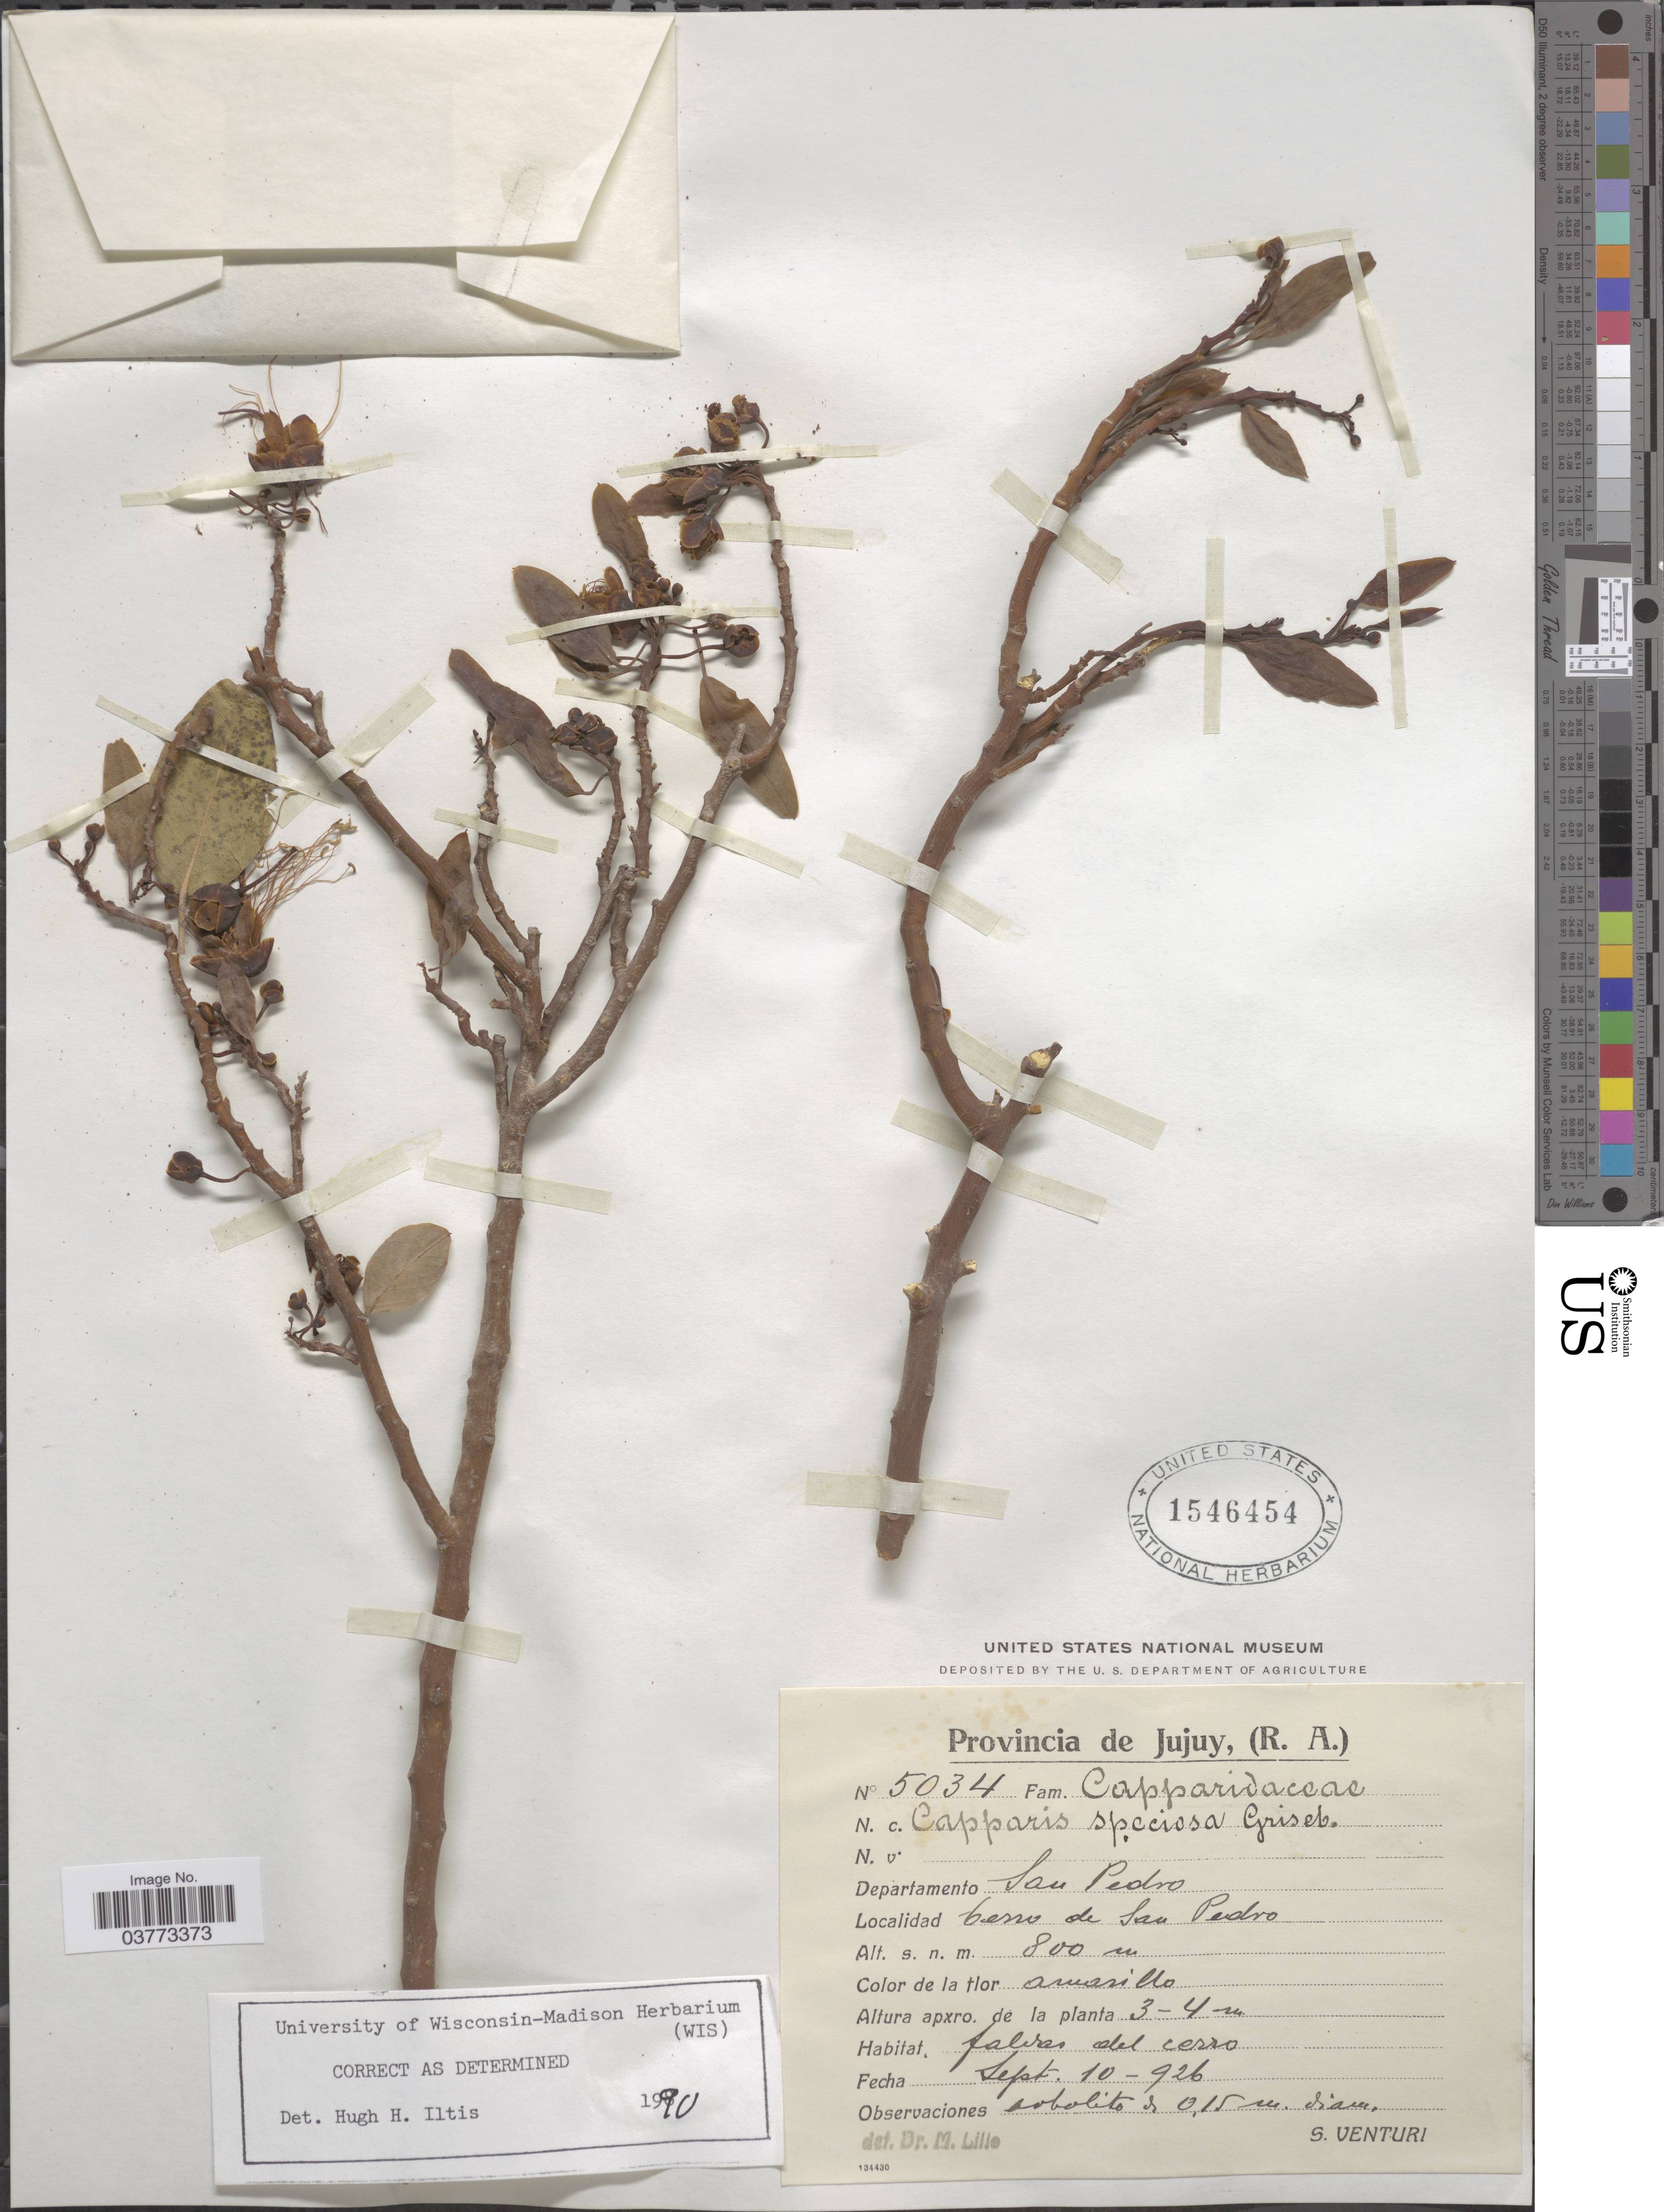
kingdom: Plantae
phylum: Tracheophyta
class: Magnoliopsida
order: Brassicales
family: Capparaceae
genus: Anisocapparis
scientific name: Anisocapparis speciosa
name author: (Griseb.) Cornejo & Iltis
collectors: S. Venturi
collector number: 5034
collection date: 1926-09-10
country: Argentina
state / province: Jujuy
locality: Departamento San Pedro. Cerro de San Pedro.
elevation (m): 800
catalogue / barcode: US 1546454